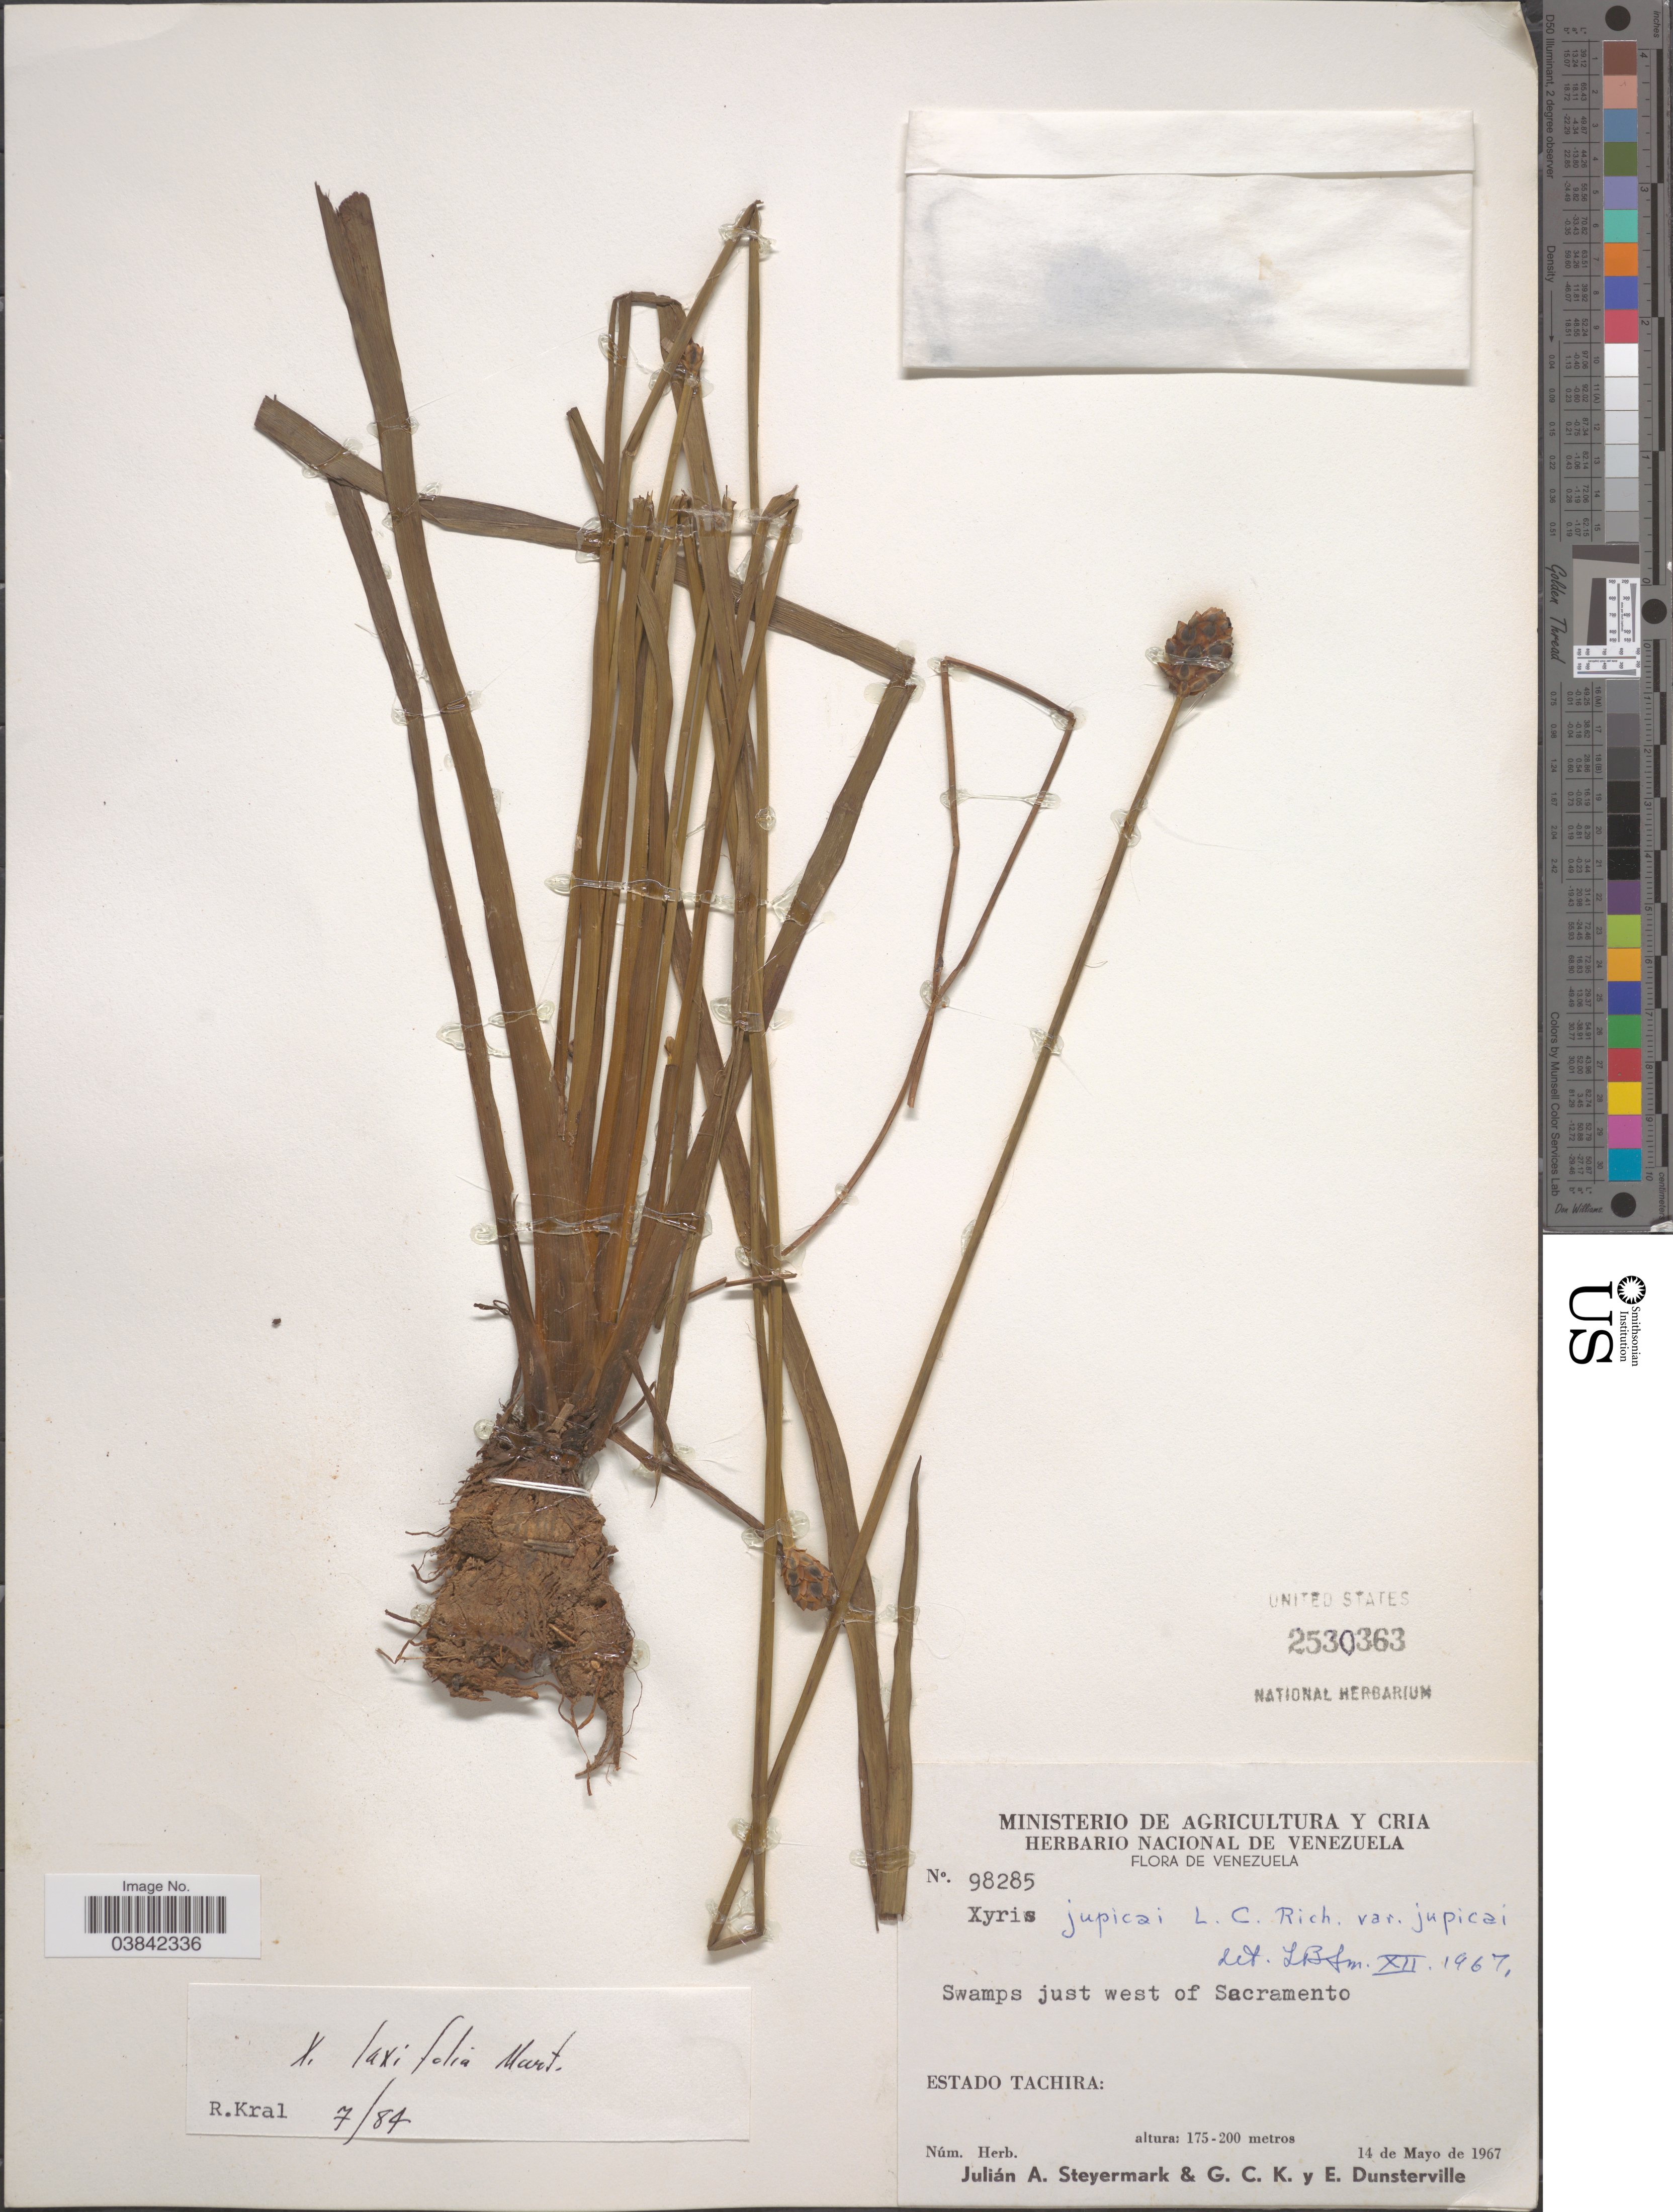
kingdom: Plantae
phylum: Tracheophyta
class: Liliopsida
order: Poales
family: Xyridaceae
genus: Xyris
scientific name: Xyris laxifolia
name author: Mart.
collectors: J. Steyermark, G. C. K. Dunsterville & E. Dunsterville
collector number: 98285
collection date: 1967-05-14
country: Venezuela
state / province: Tachira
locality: Swamps just west of Sacramento. Estado Tachira.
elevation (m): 175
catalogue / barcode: US 2530363